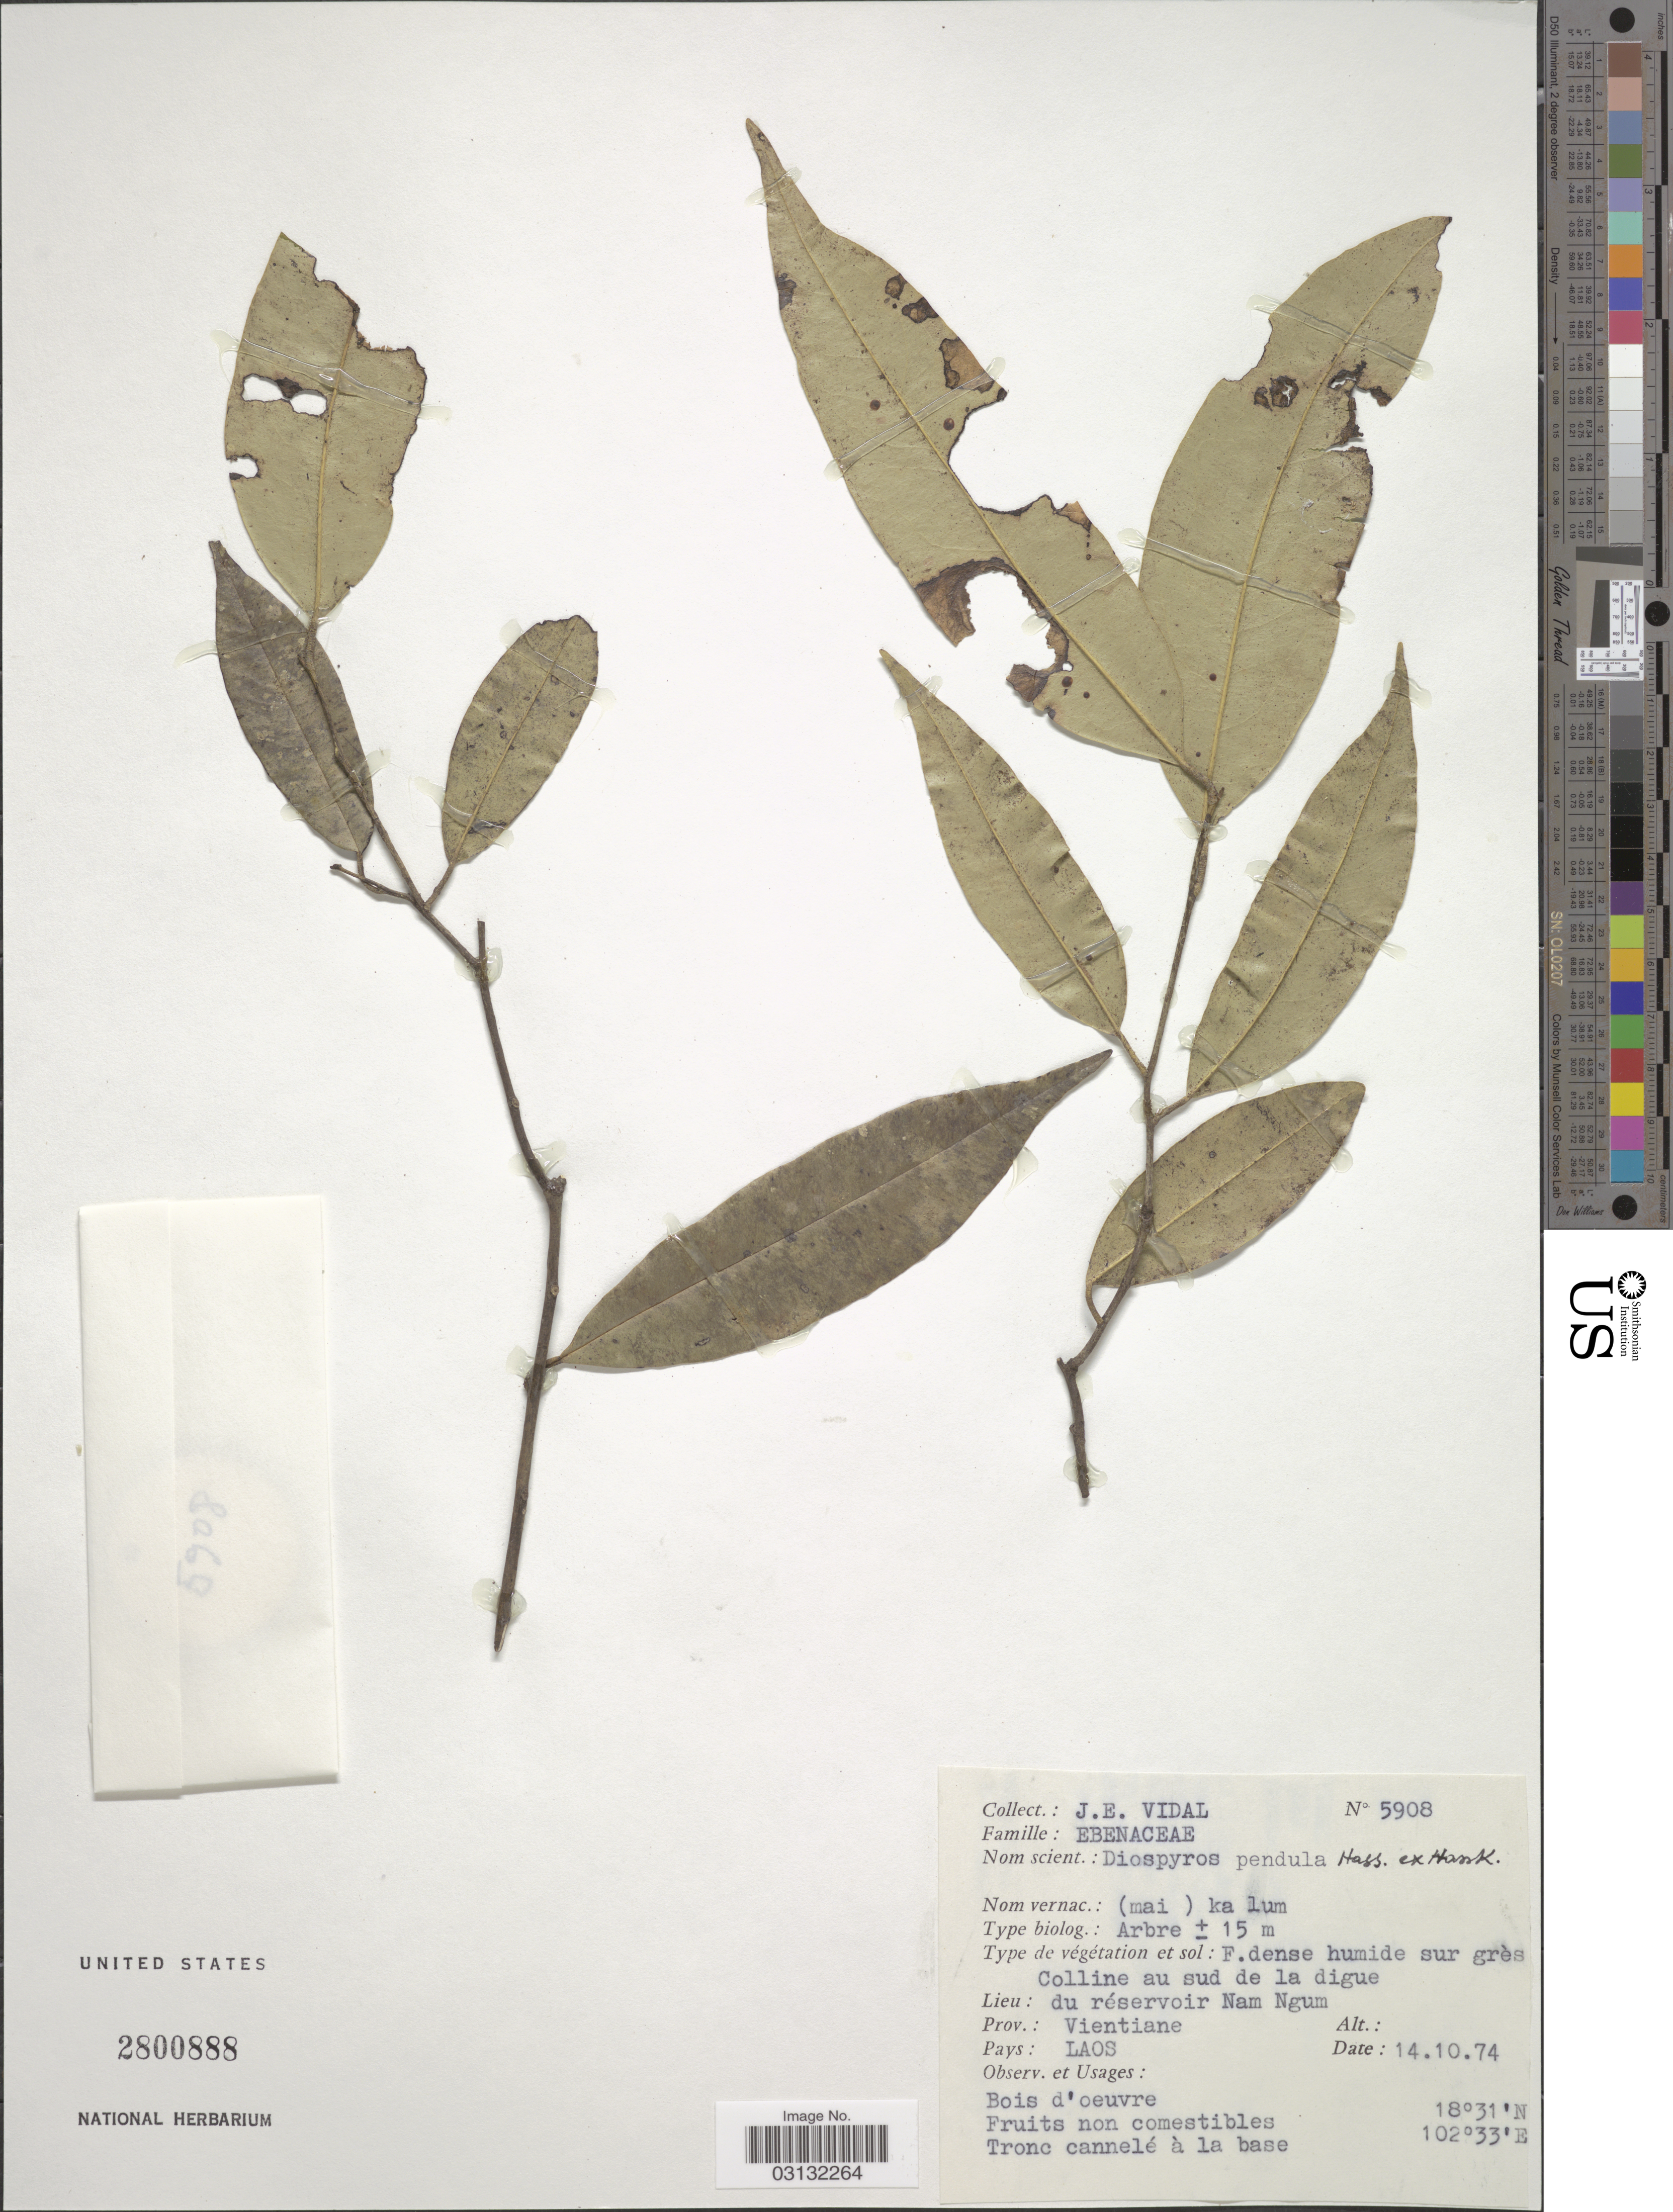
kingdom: Plantae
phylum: Tracheophyta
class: Magnoliopsida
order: Ericales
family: Ebenaceae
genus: Diospyros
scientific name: Diospyros pendula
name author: Hasselt ex Hassk.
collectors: J. E. Vidal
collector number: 5908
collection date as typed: Transcribed d/m/y: 14/10/74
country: Laos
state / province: Vientiane City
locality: Du réservoir Nam Ngum. Prov.: Vientiane.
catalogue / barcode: US 2800888